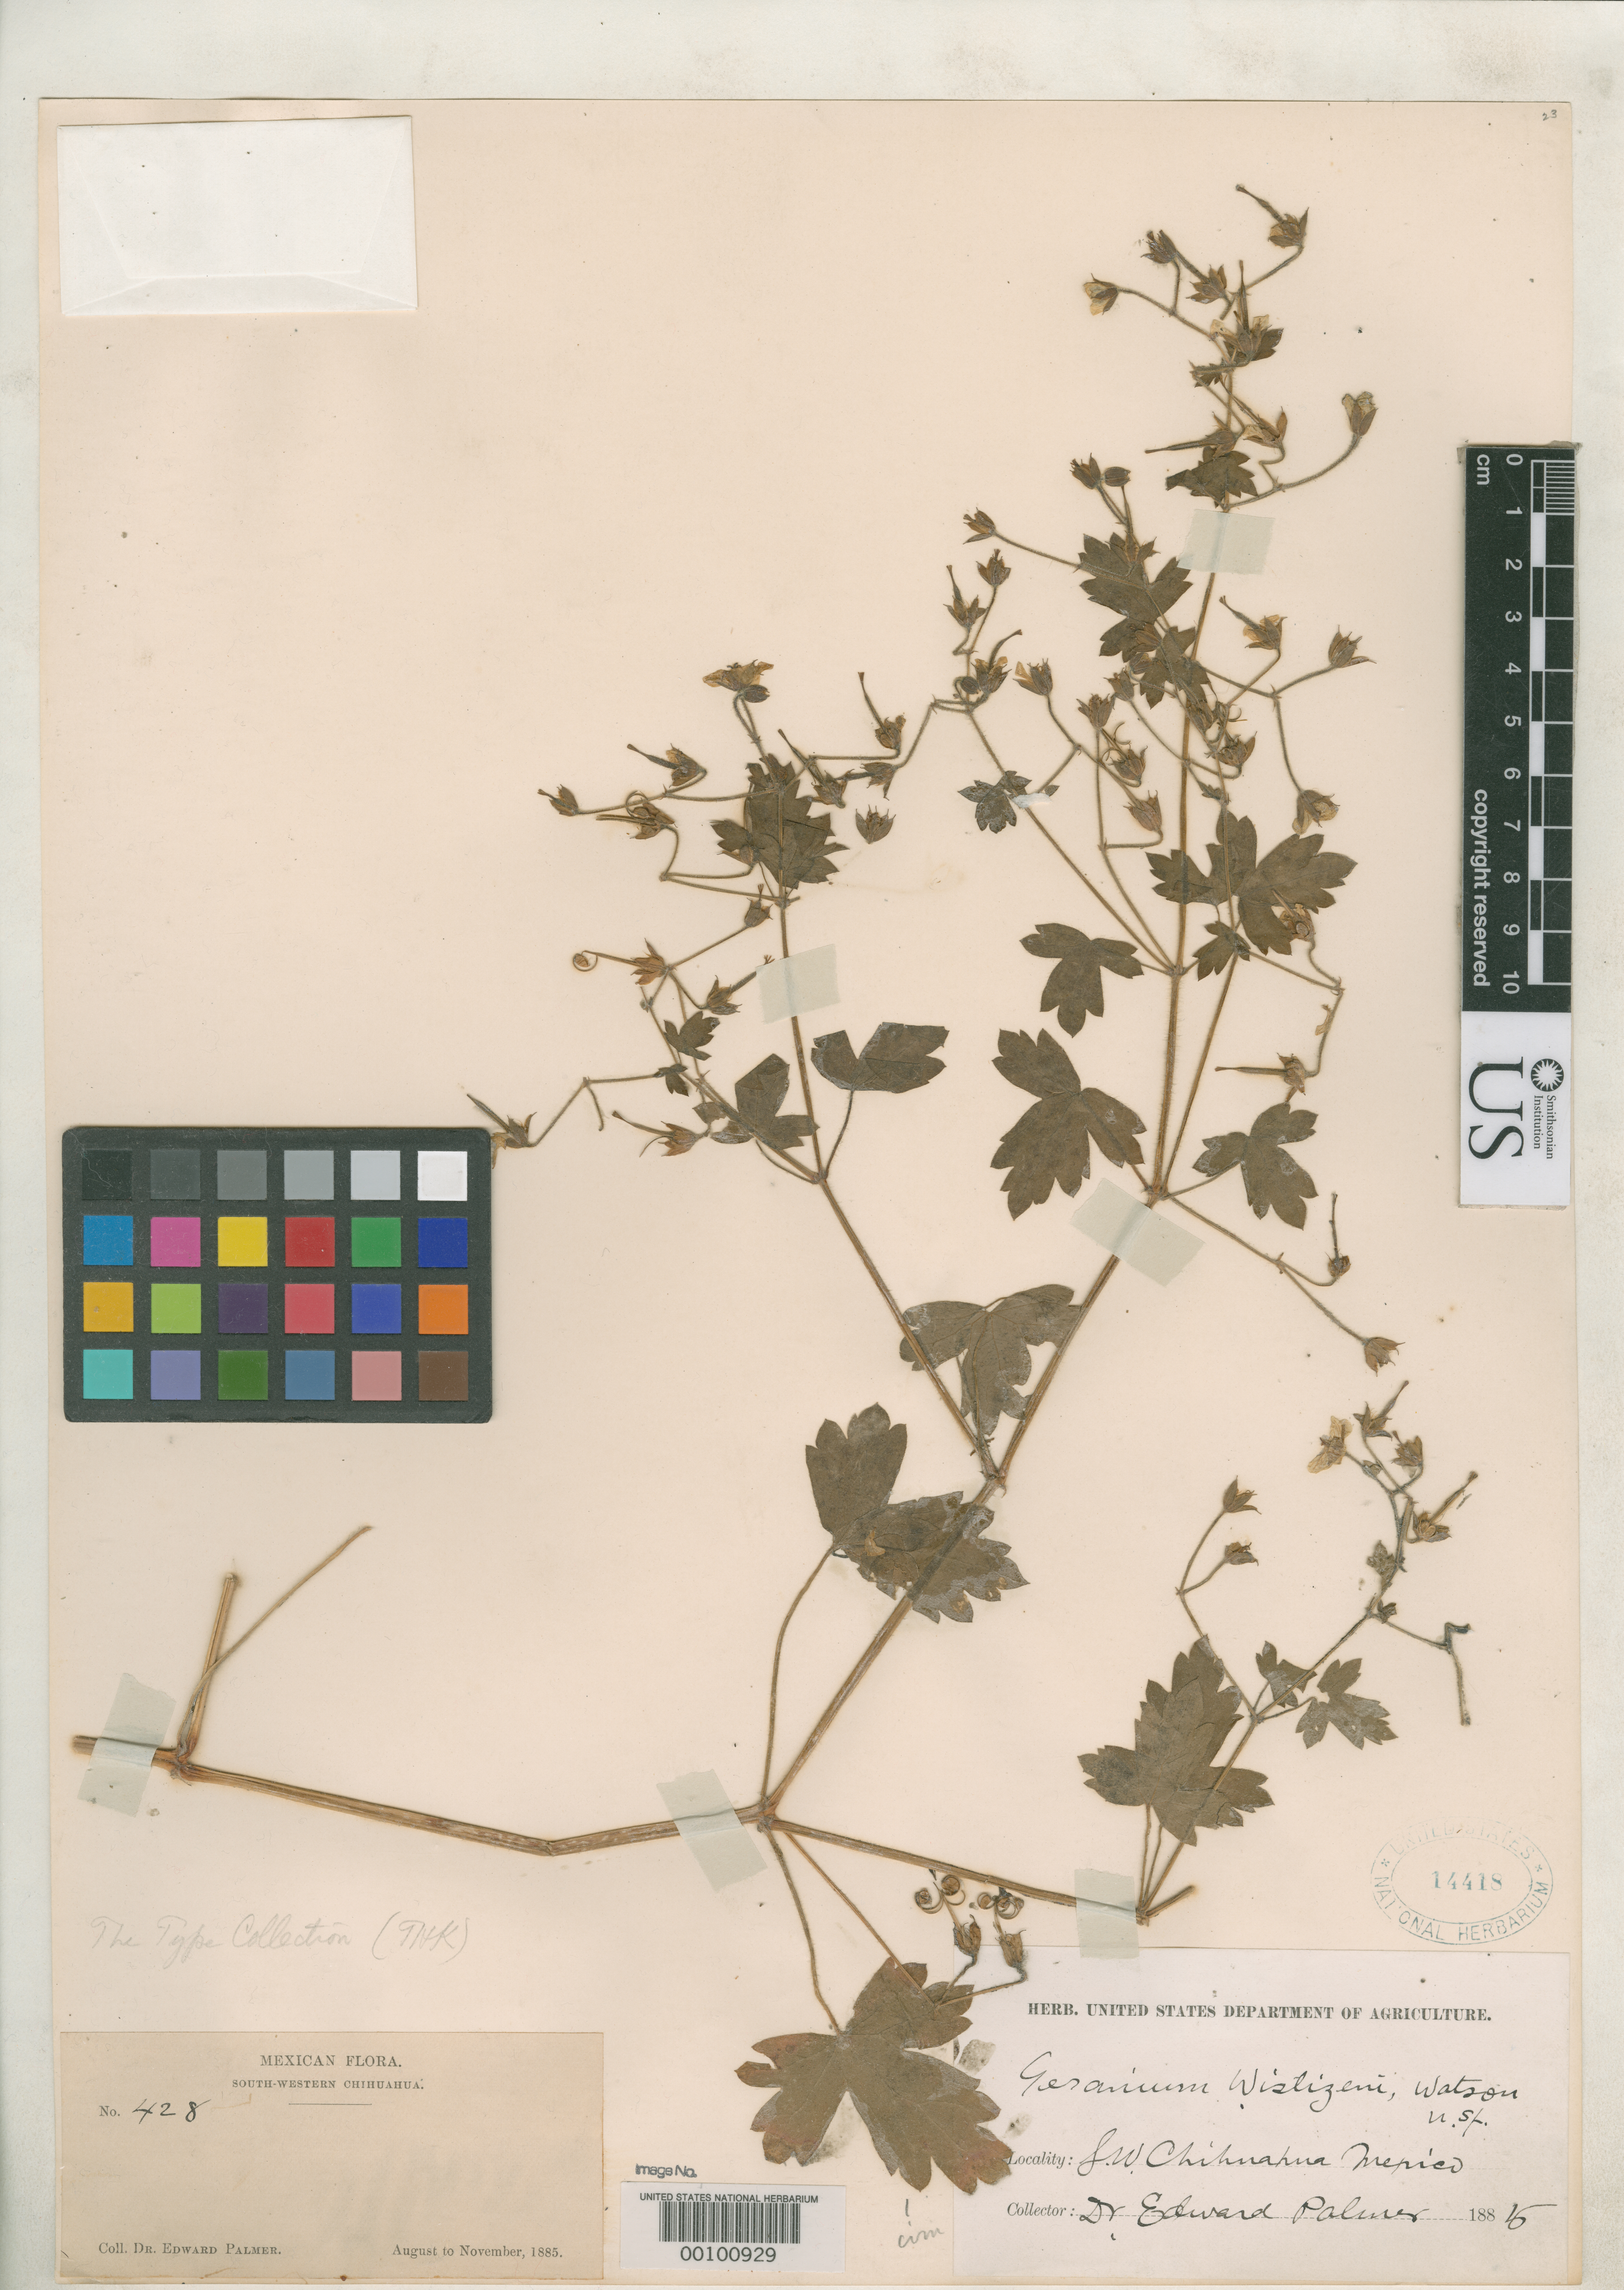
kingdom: Plantae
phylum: Tracheophyta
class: Magnoliopsida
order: Geraniales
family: Geraniaceae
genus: Geranium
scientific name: Geranium wislizeni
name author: S. Watson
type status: Type Collection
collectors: E. Palmer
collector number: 428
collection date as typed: Aug 1885 to -- Nov 1885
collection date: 1885-08/1885-11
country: Mexico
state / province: Chihuahua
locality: South-western Chihuahua.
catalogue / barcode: US 14418